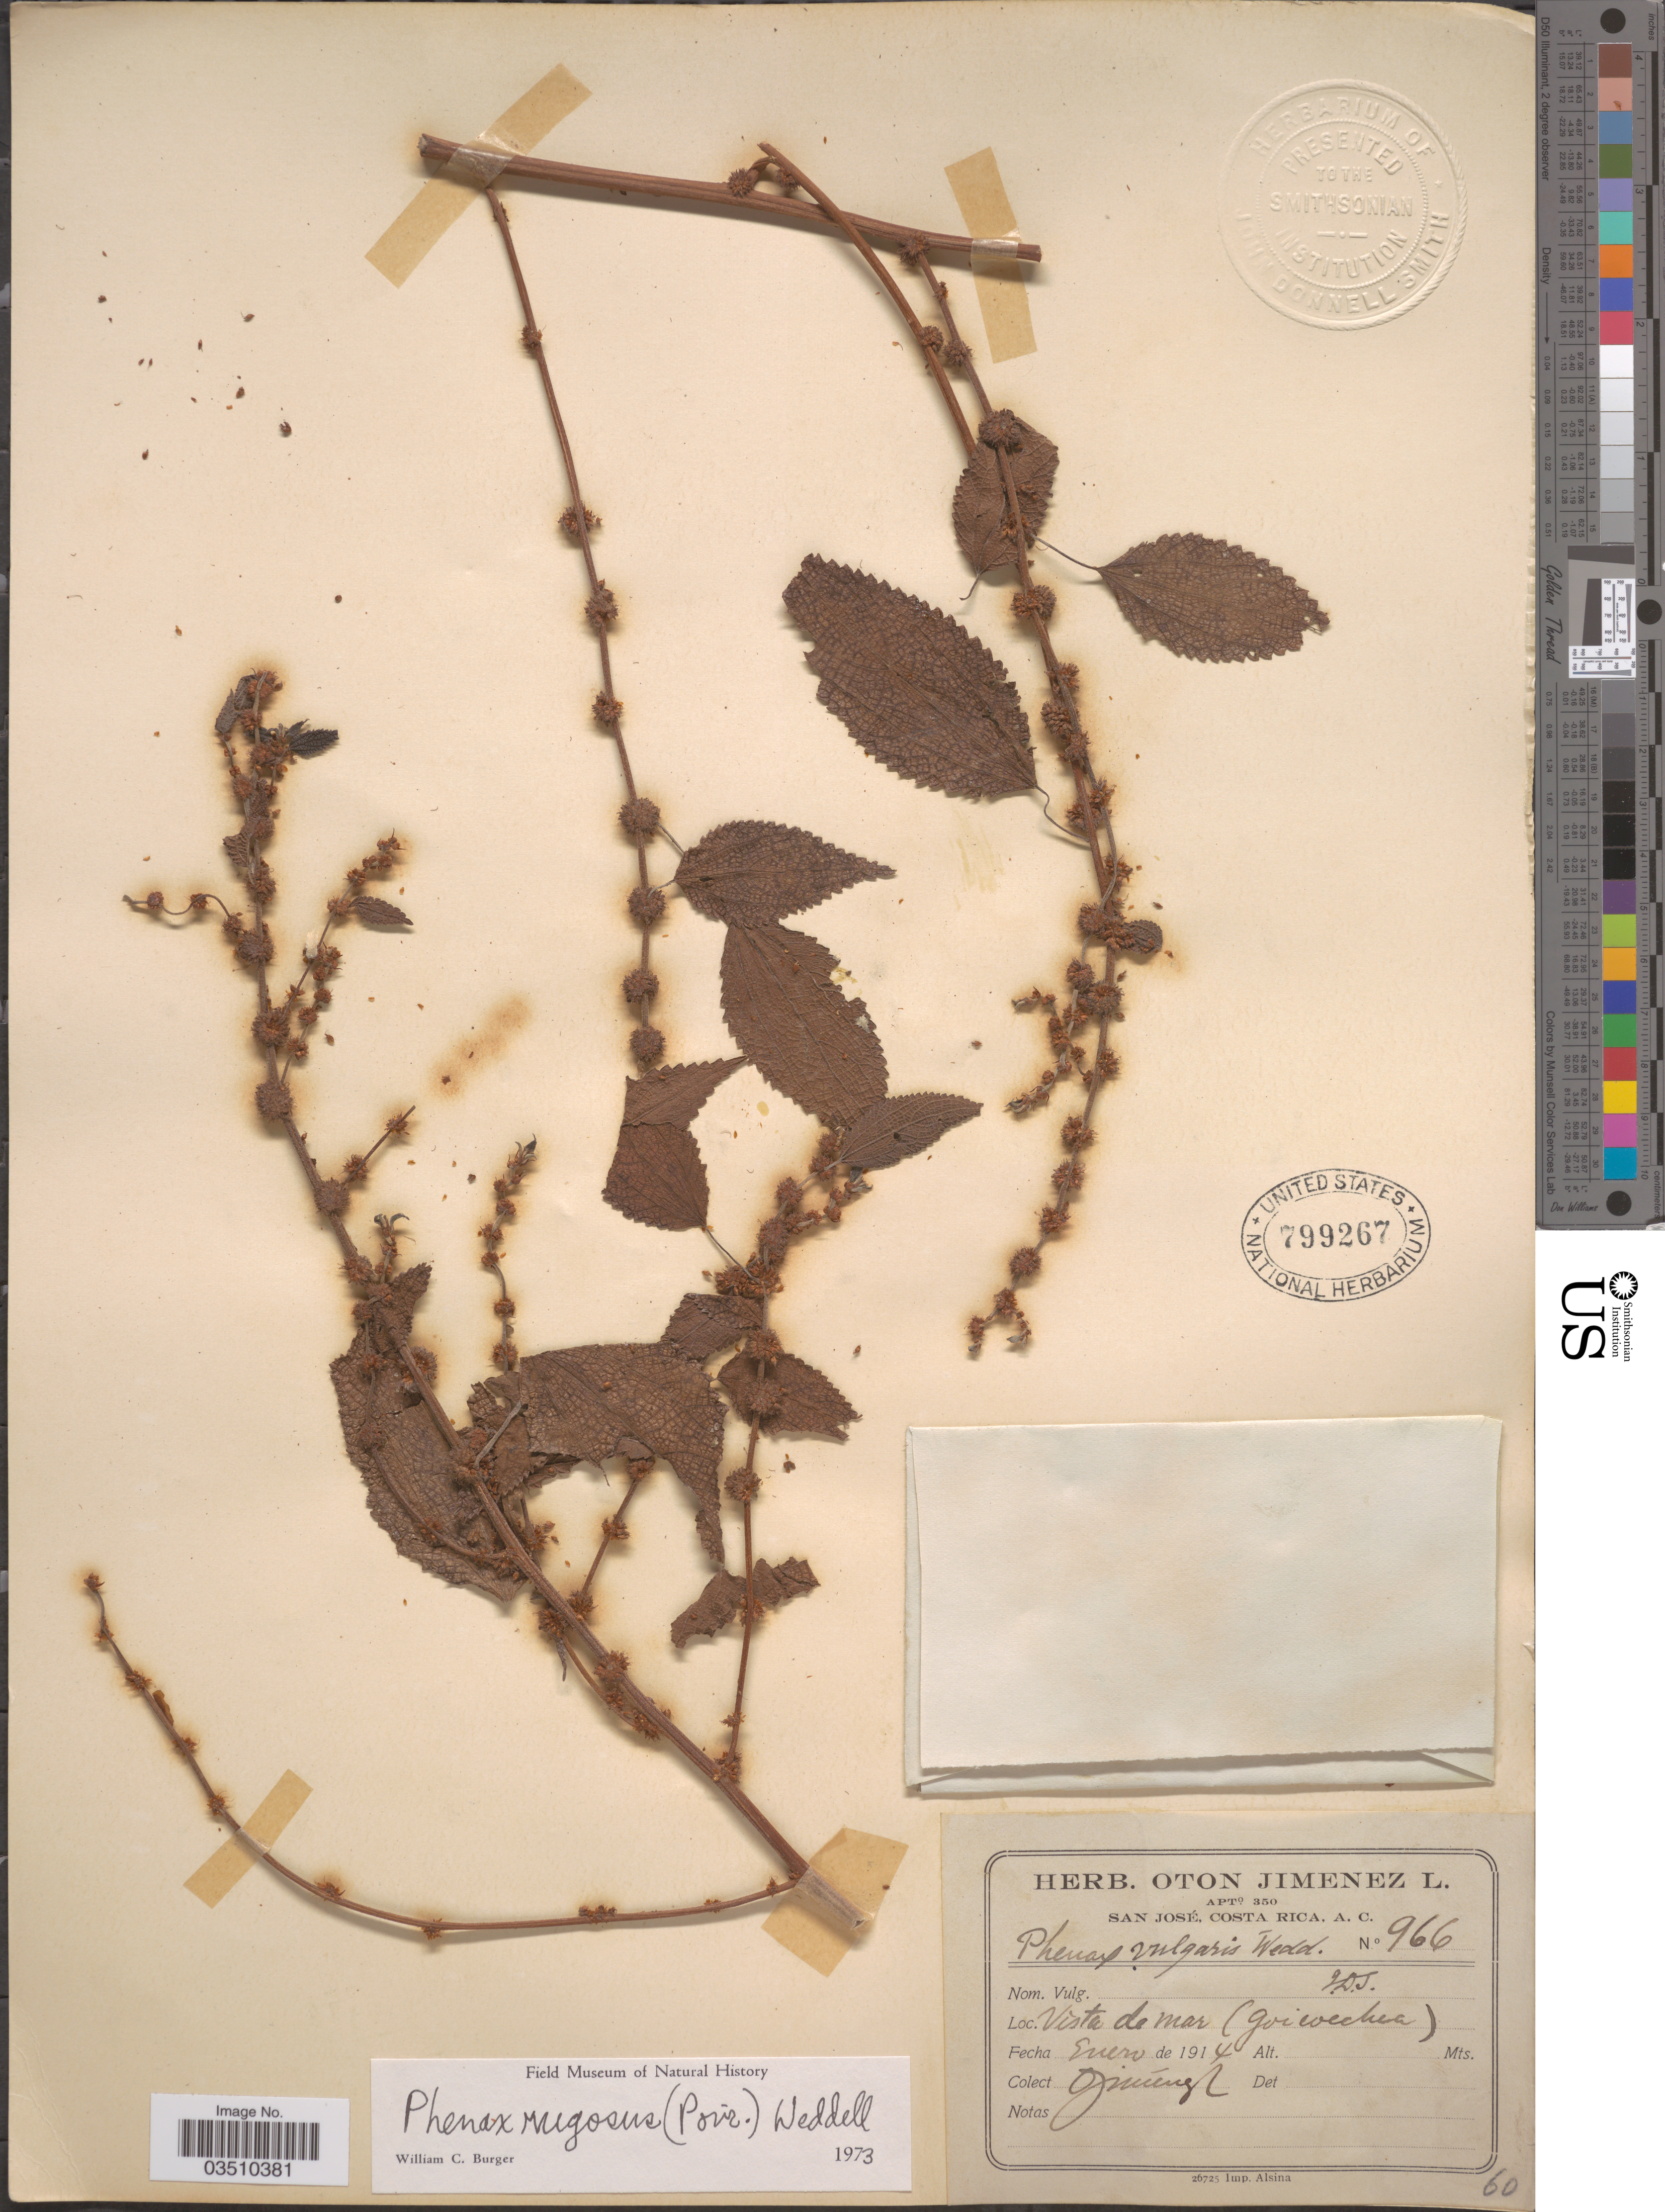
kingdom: Plantae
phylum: Tracheophyta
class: Magnoliopsida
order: Rosales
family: Urticaceae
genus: Phenax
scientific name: Phenax rugosus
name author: (Poir.) Wedd.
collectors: O. Jiménez L.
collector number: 966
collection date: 1914-01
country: Costa Rica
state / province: San José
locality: Vista de mar (Goicoechea).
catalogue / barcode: US 799267